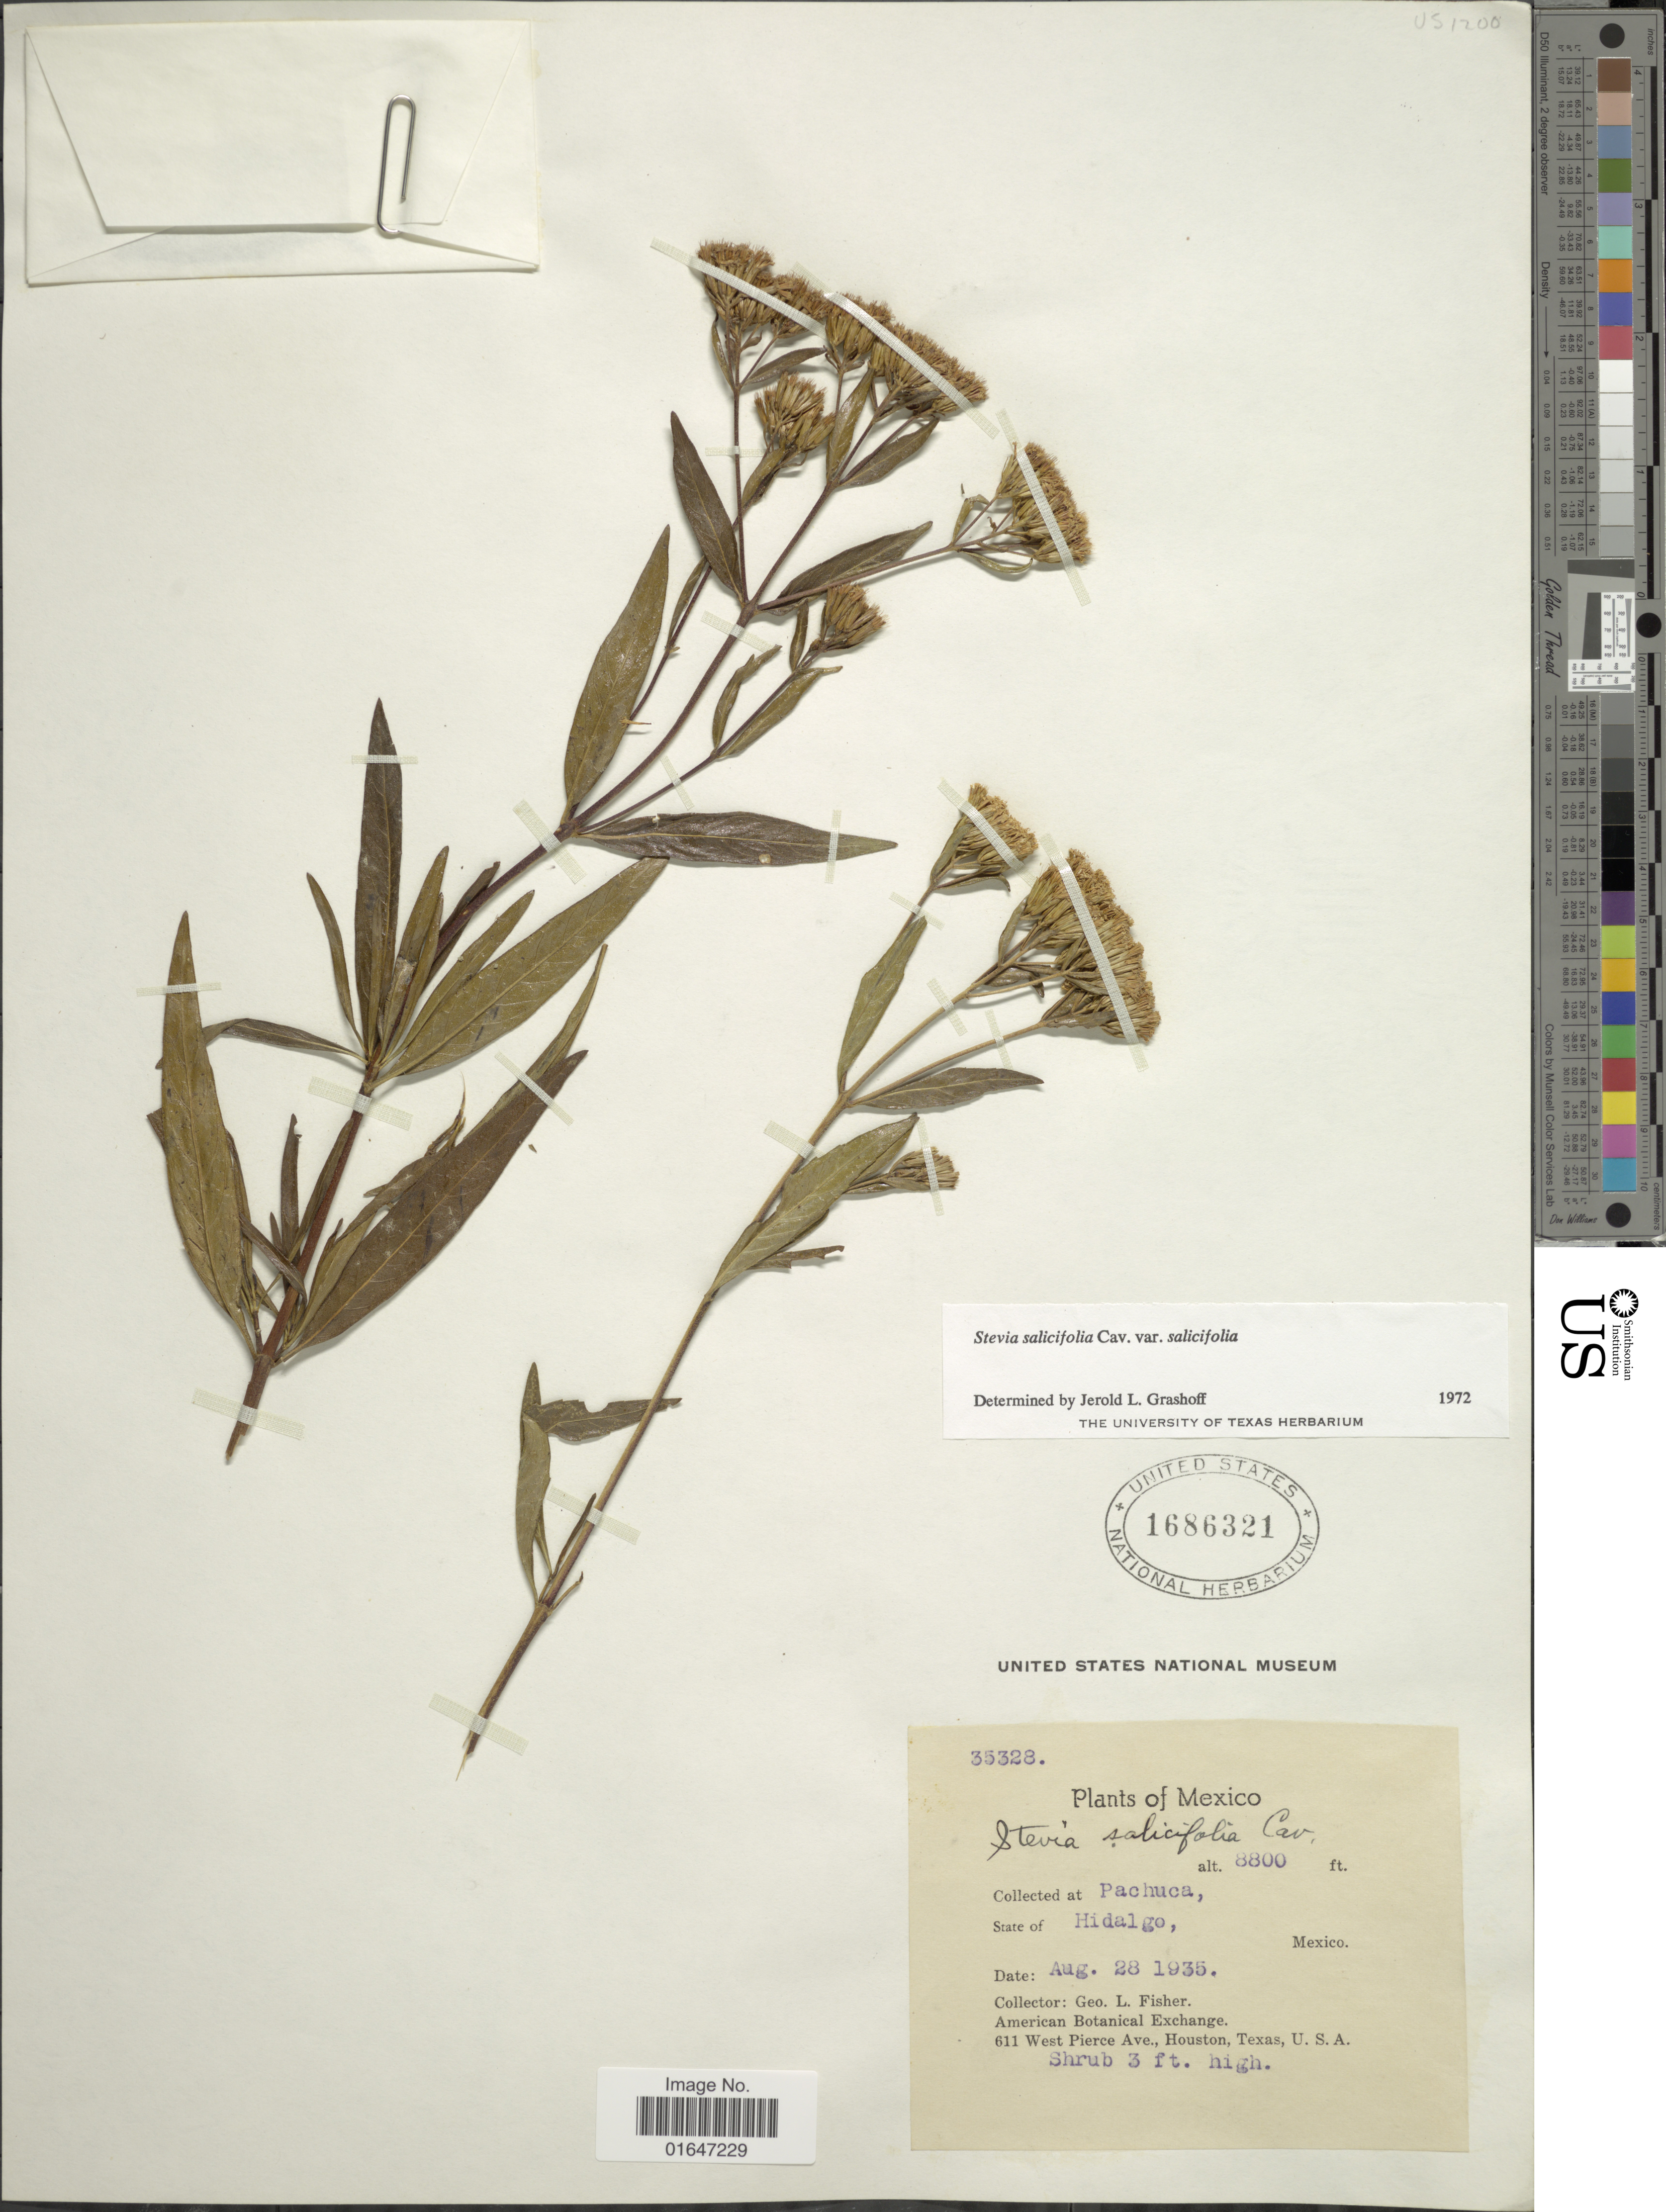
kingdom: Plantae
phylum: Tracheophyta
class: Magnoliopsida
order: Asterales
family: Asteraceae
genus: Stevia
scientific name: Stevia salicifolia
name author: Cav.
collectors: G. L. Fisher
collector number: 35328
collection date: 1935-08-28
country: Mexico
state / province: Hidalgo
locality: Pachuca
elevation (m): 2682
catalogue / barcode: US 1686321